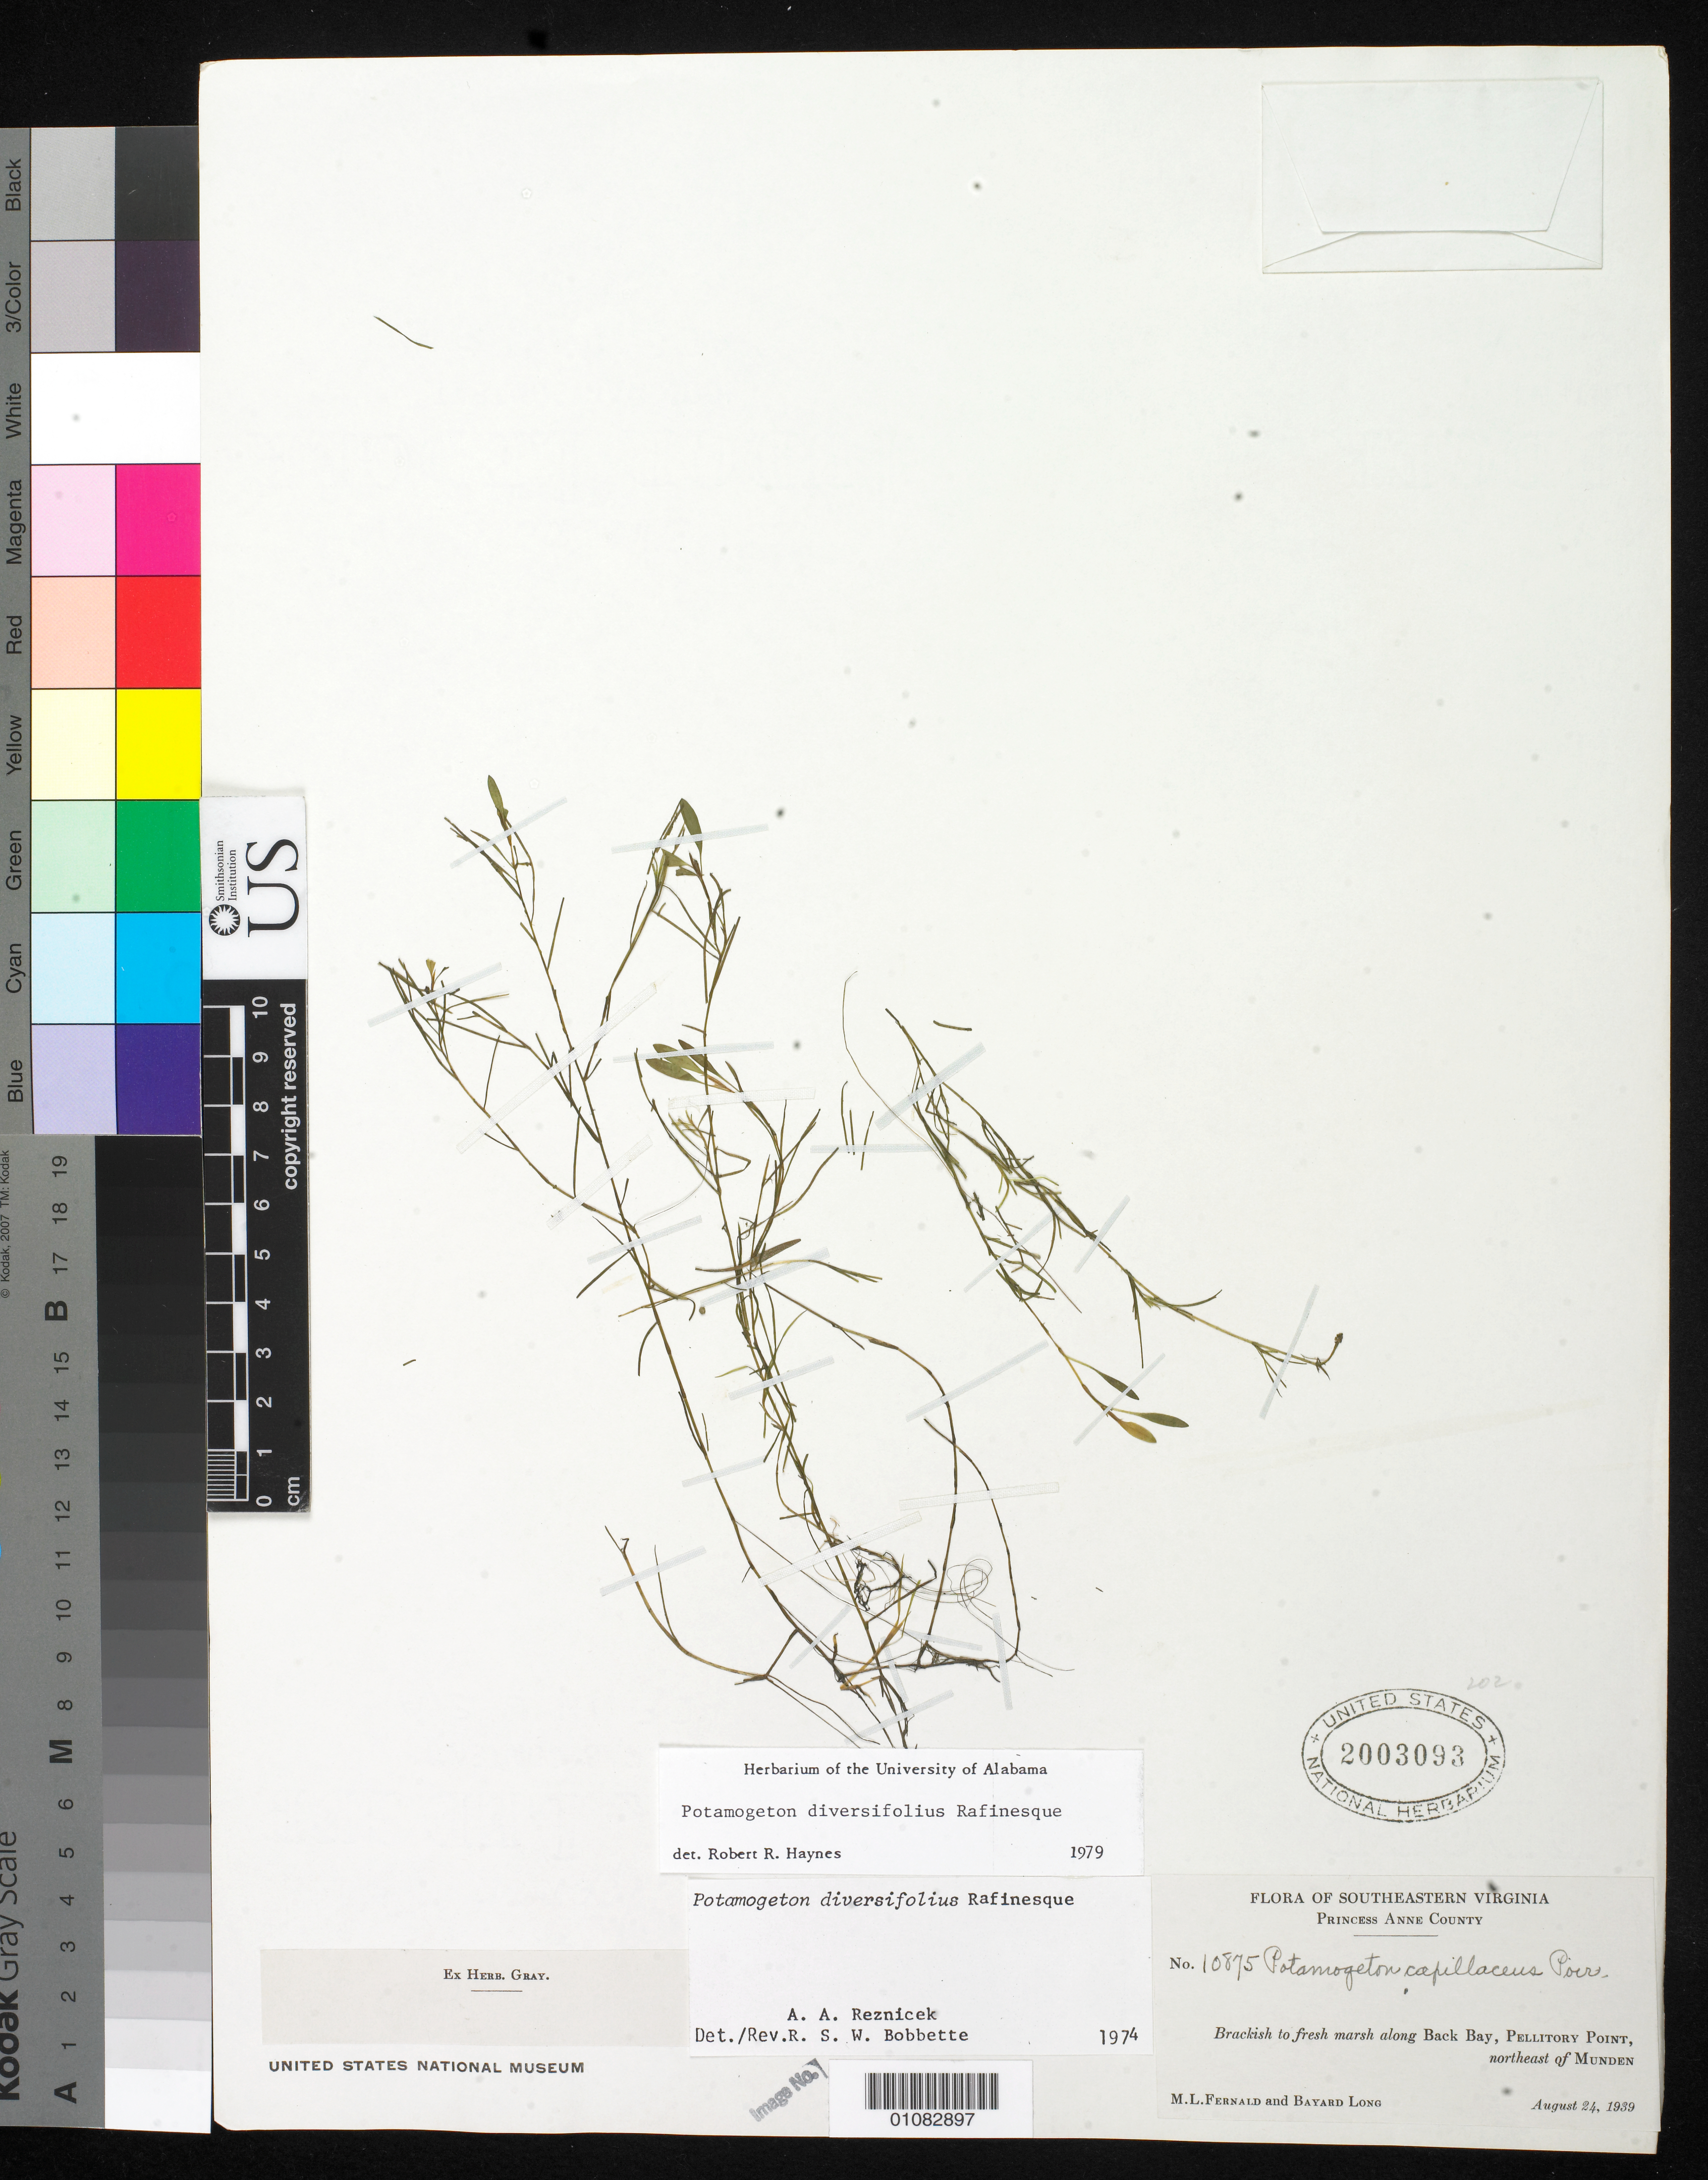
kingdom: Plantae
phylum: Tracheophyta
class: Liliopsida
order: Alismatales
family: Potamogetonaceae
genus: Potamogeton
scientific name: Potamogeton diversifolius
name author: Raf.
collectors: M. L. Fernald & B. H. Long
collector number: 10875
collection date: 1939-08-24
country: United States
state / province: Virginia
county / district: City of Virginia Beach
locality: NE of Munden, Pellitory Point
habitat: Brackish to fresh marsh along bay.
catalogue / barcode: US 2003093